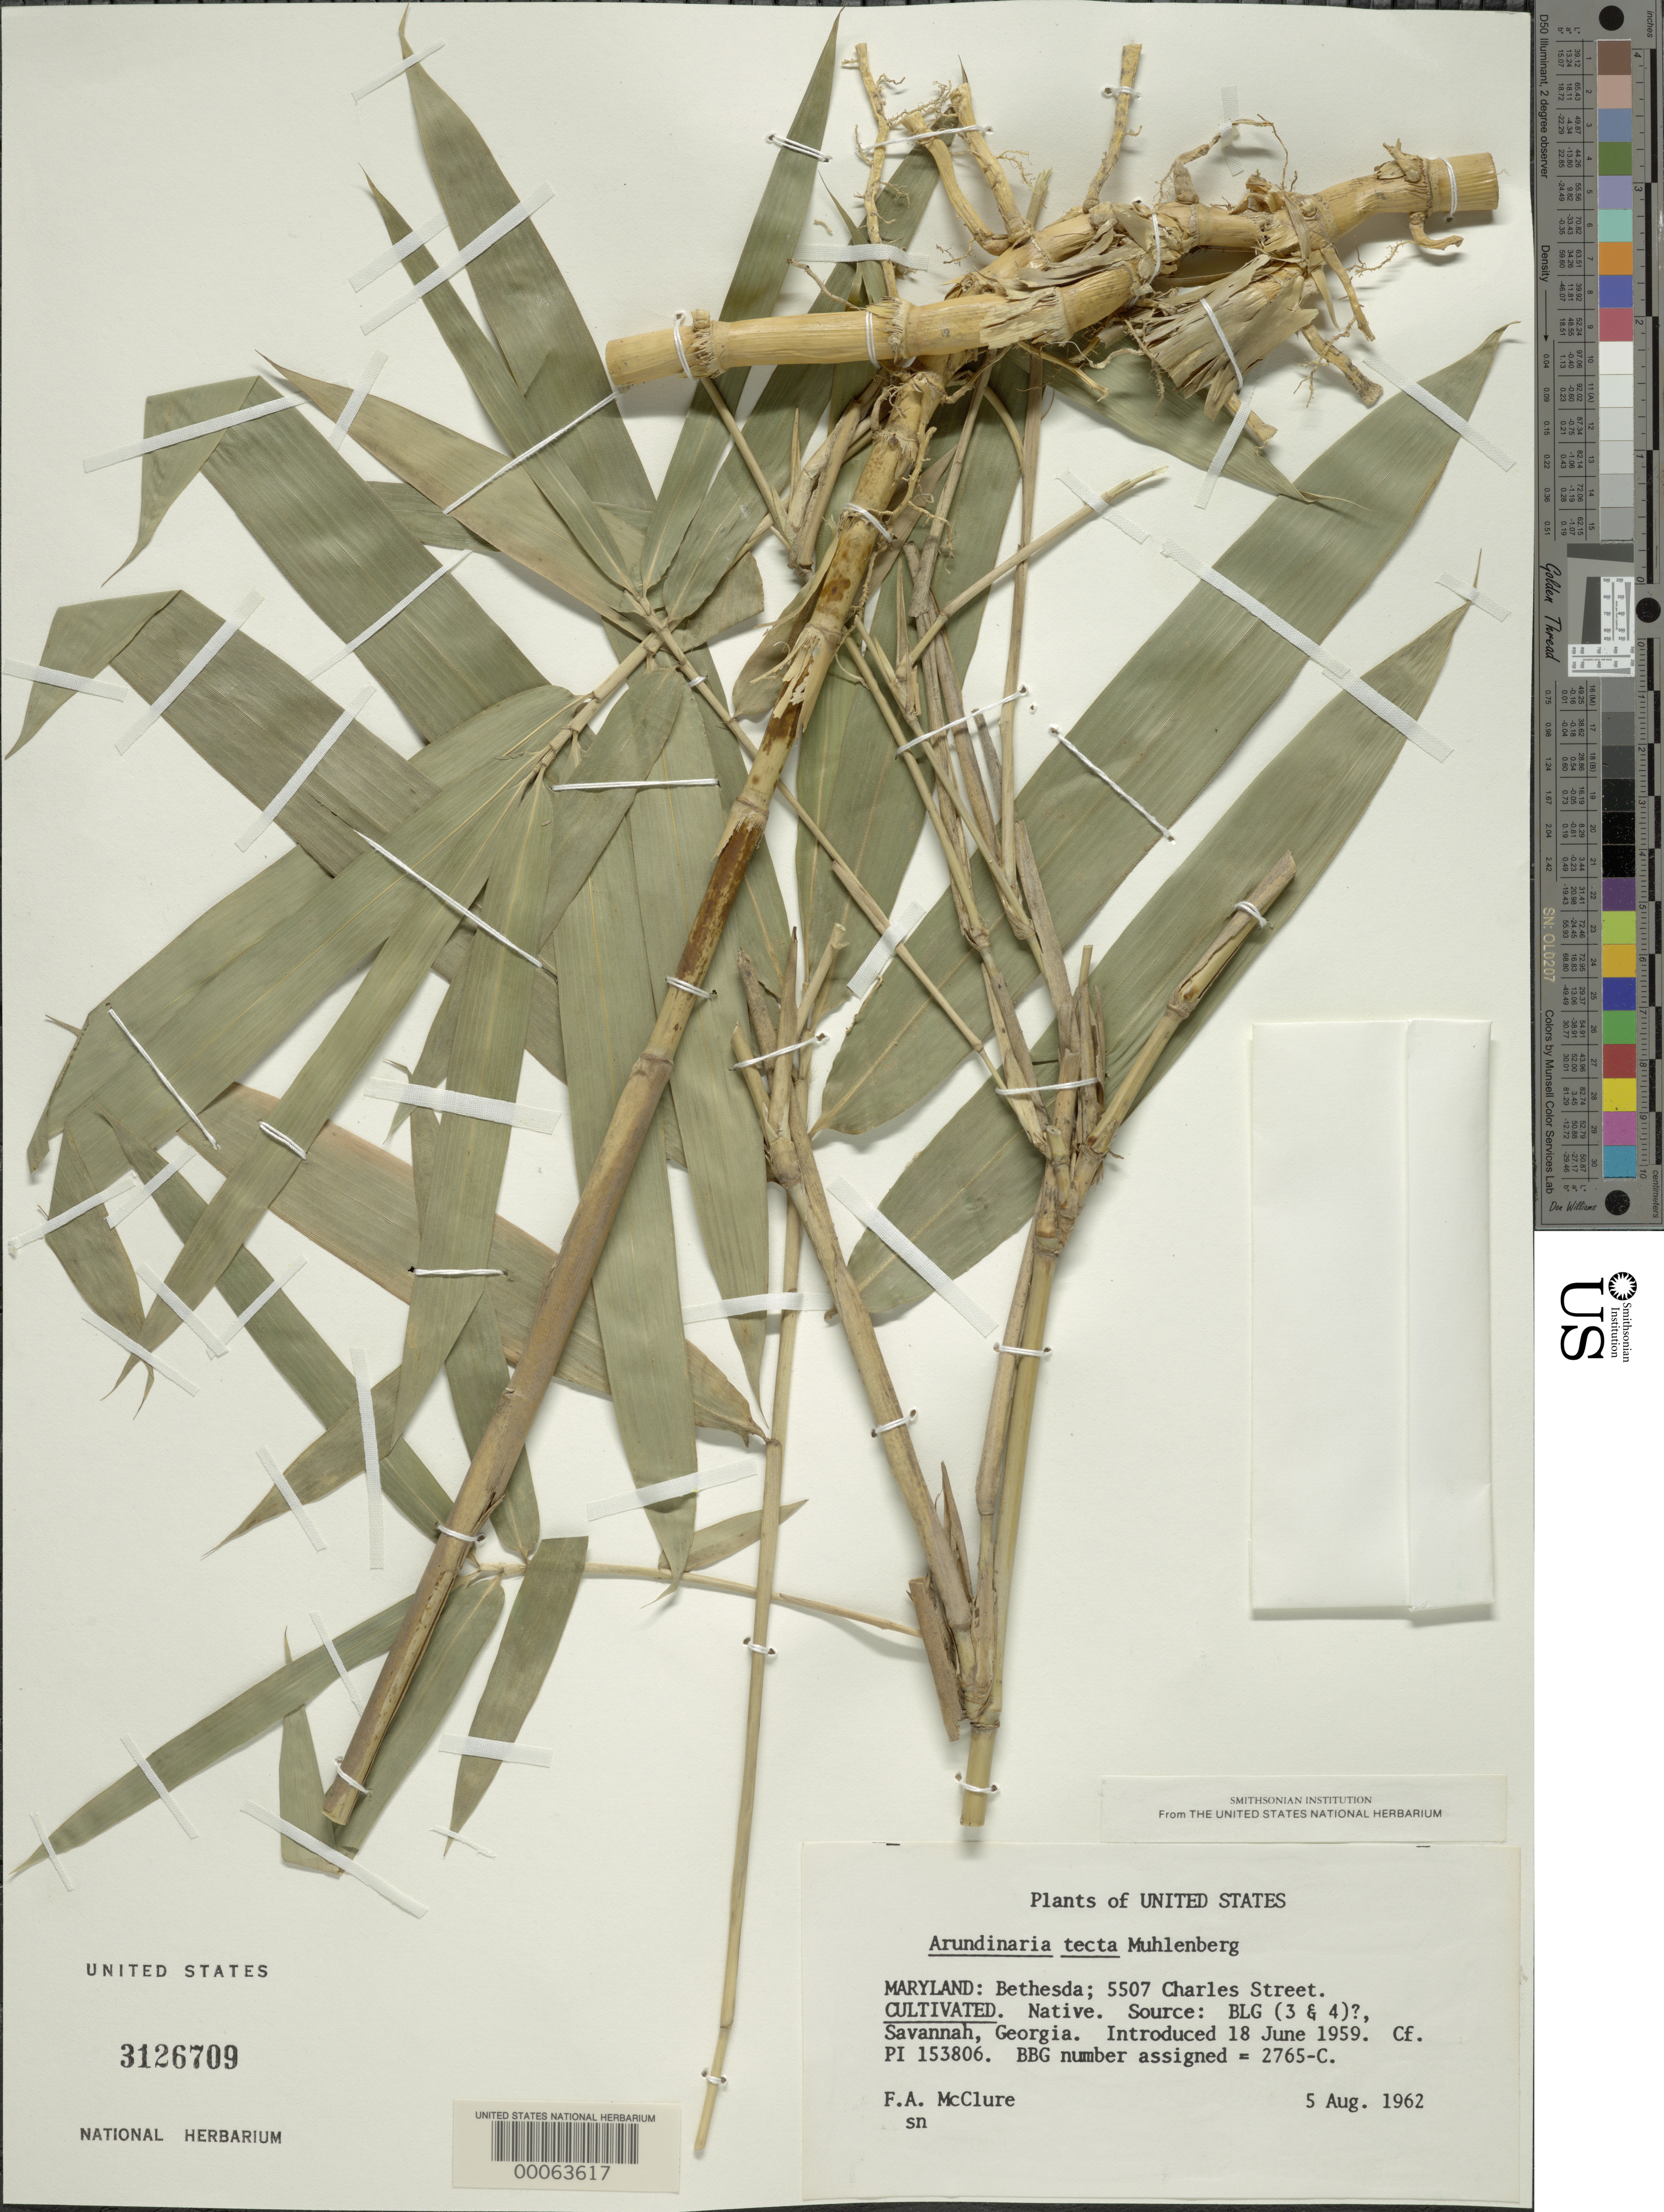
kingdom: Plantae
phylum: Tracheophyta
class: Liliopsida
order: Poales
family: Poaceae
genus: Arundinaria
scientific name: Arundinaria tecta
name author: (Walter) Muhl.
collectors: F. A. McClure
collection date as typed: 05 Aug 1962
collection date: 1962-08-05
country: United States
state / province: Maryland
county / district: Montgomery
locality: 5507 Charles Street, Bethesda (McClure's garden)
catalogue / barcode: US 3126709